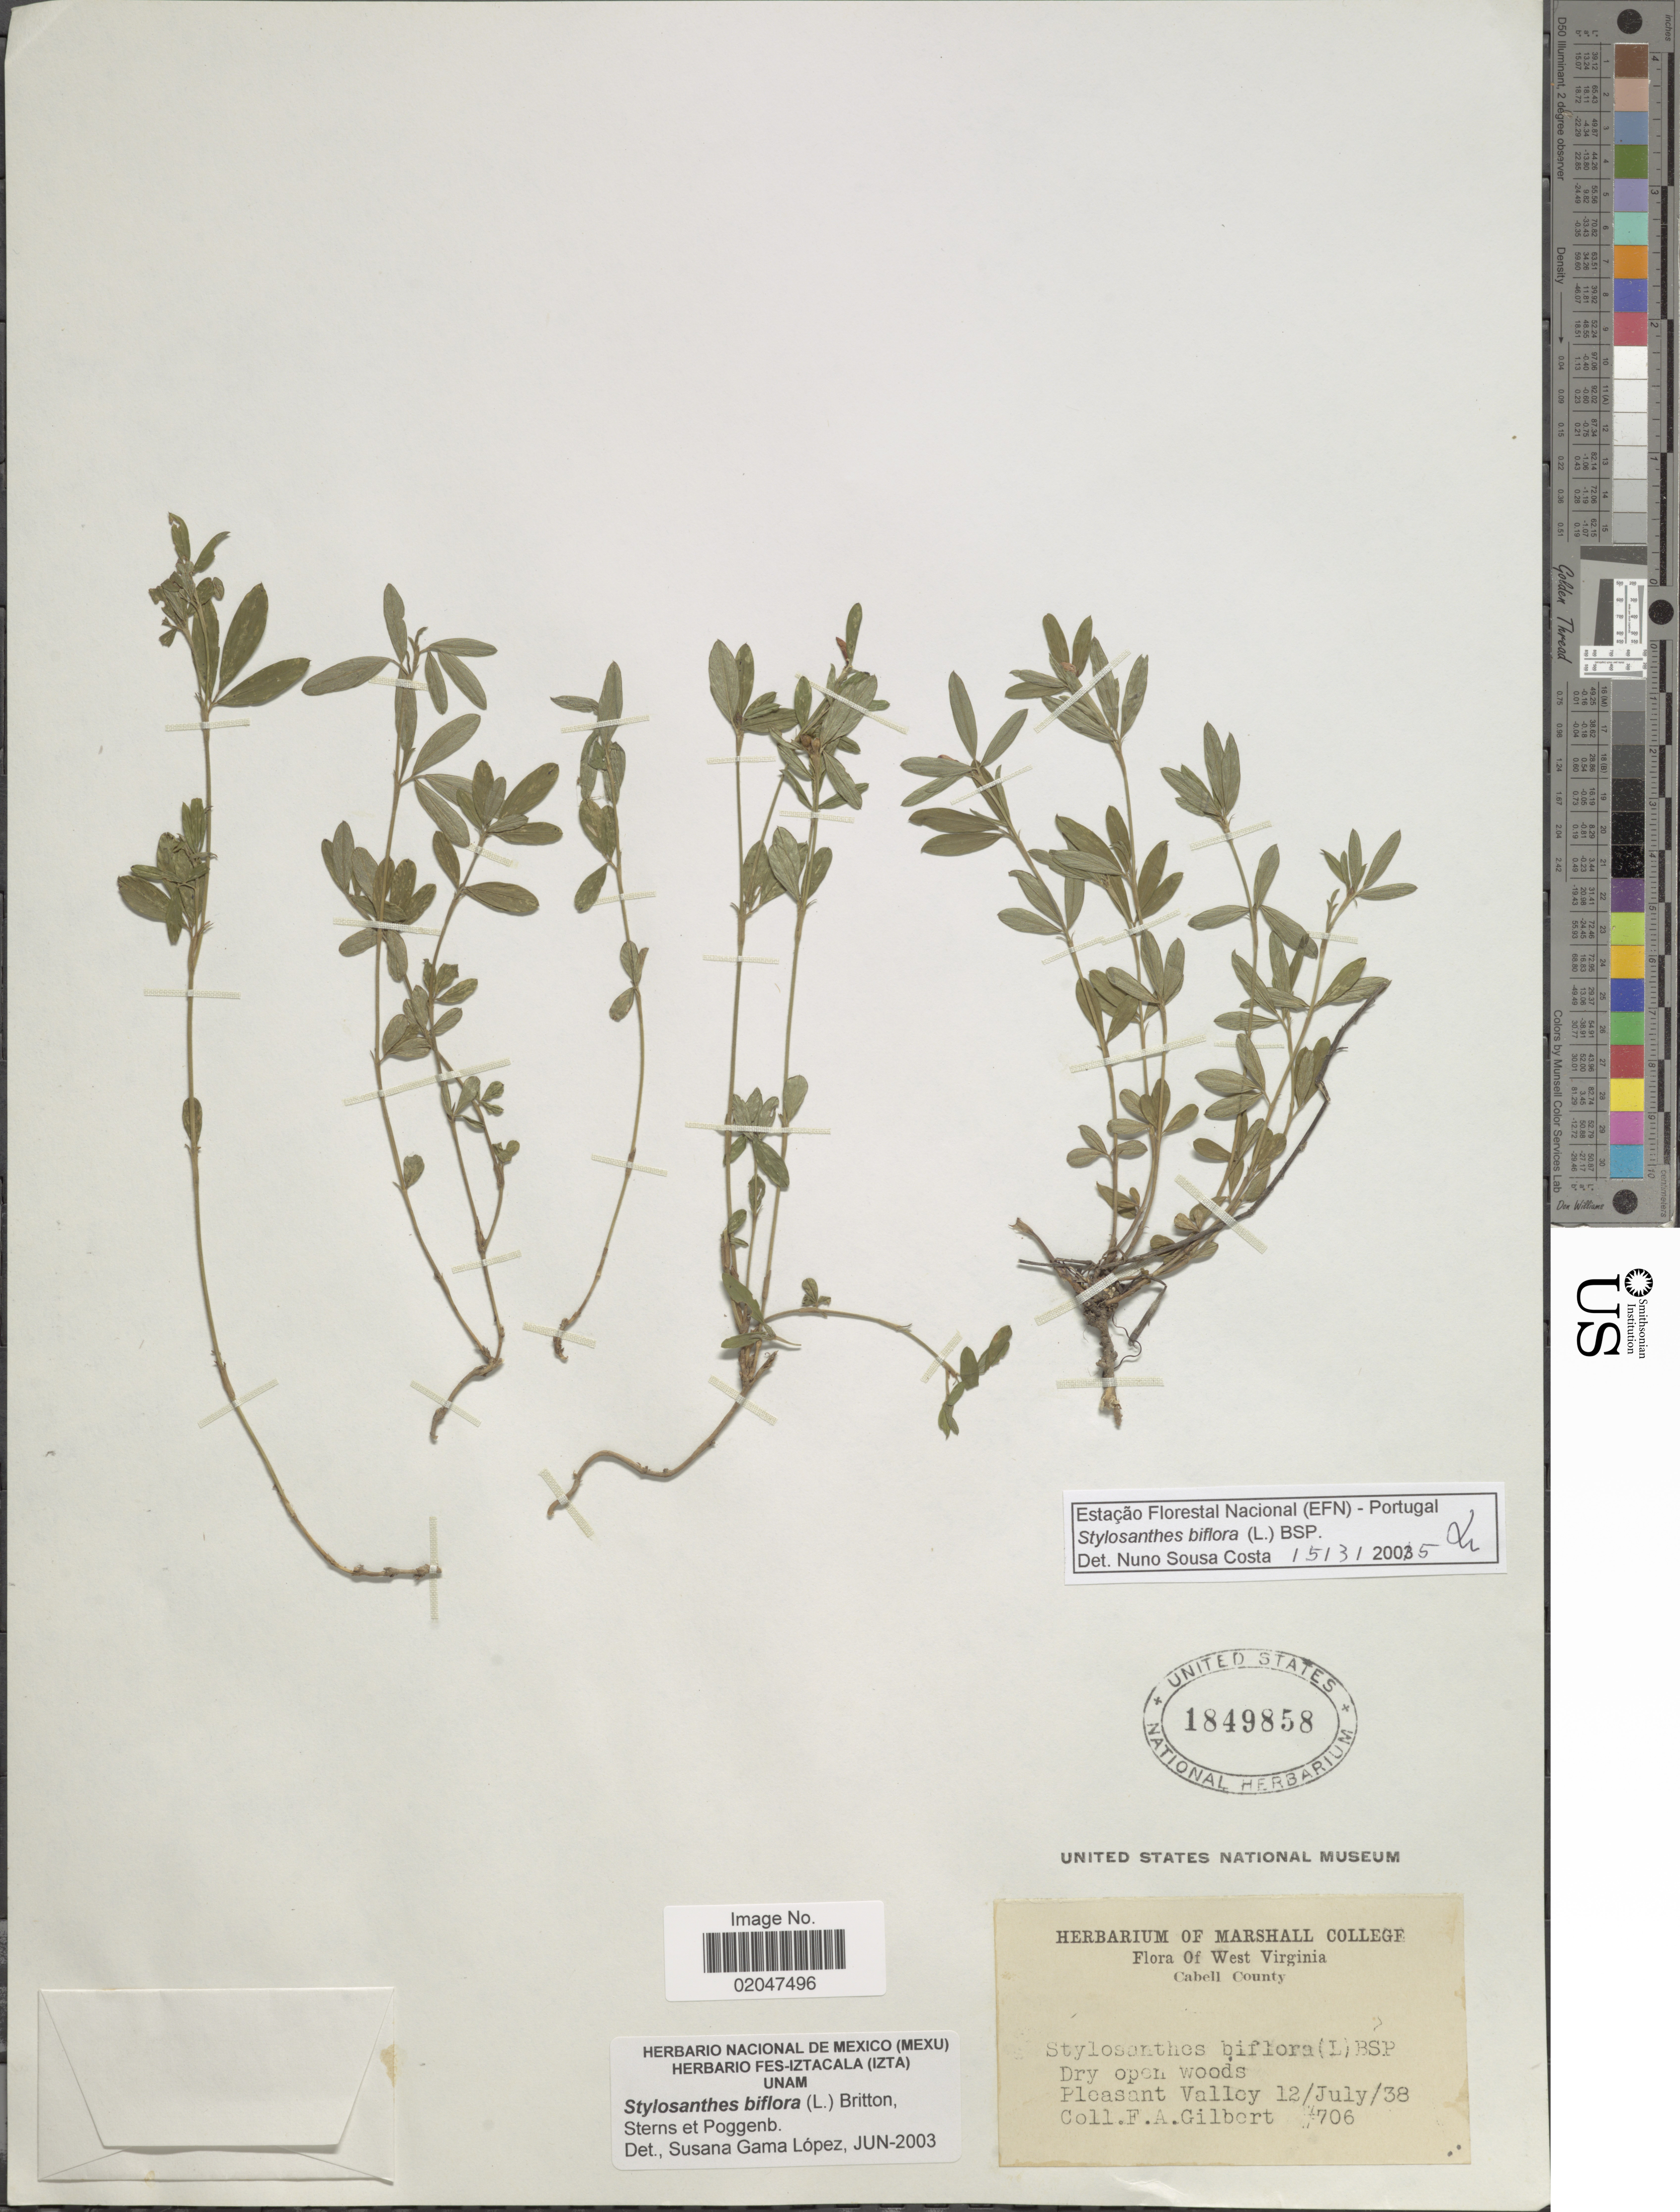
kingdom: Plantae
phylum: Tracheophyta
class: Magnoliopsida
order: Fabales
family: Fabaceae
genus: Stylosanthes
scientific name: Stylosanthes biflora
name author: (L.) Britton et al.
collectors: F. A. Gilbert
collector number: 706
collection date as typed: Transcribed d/m/y: 12/7/38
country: United States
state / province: West Virginia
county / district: Cabell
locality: Cabell County. Dry open woods. Pleasant Valley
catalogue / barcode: US 1849858